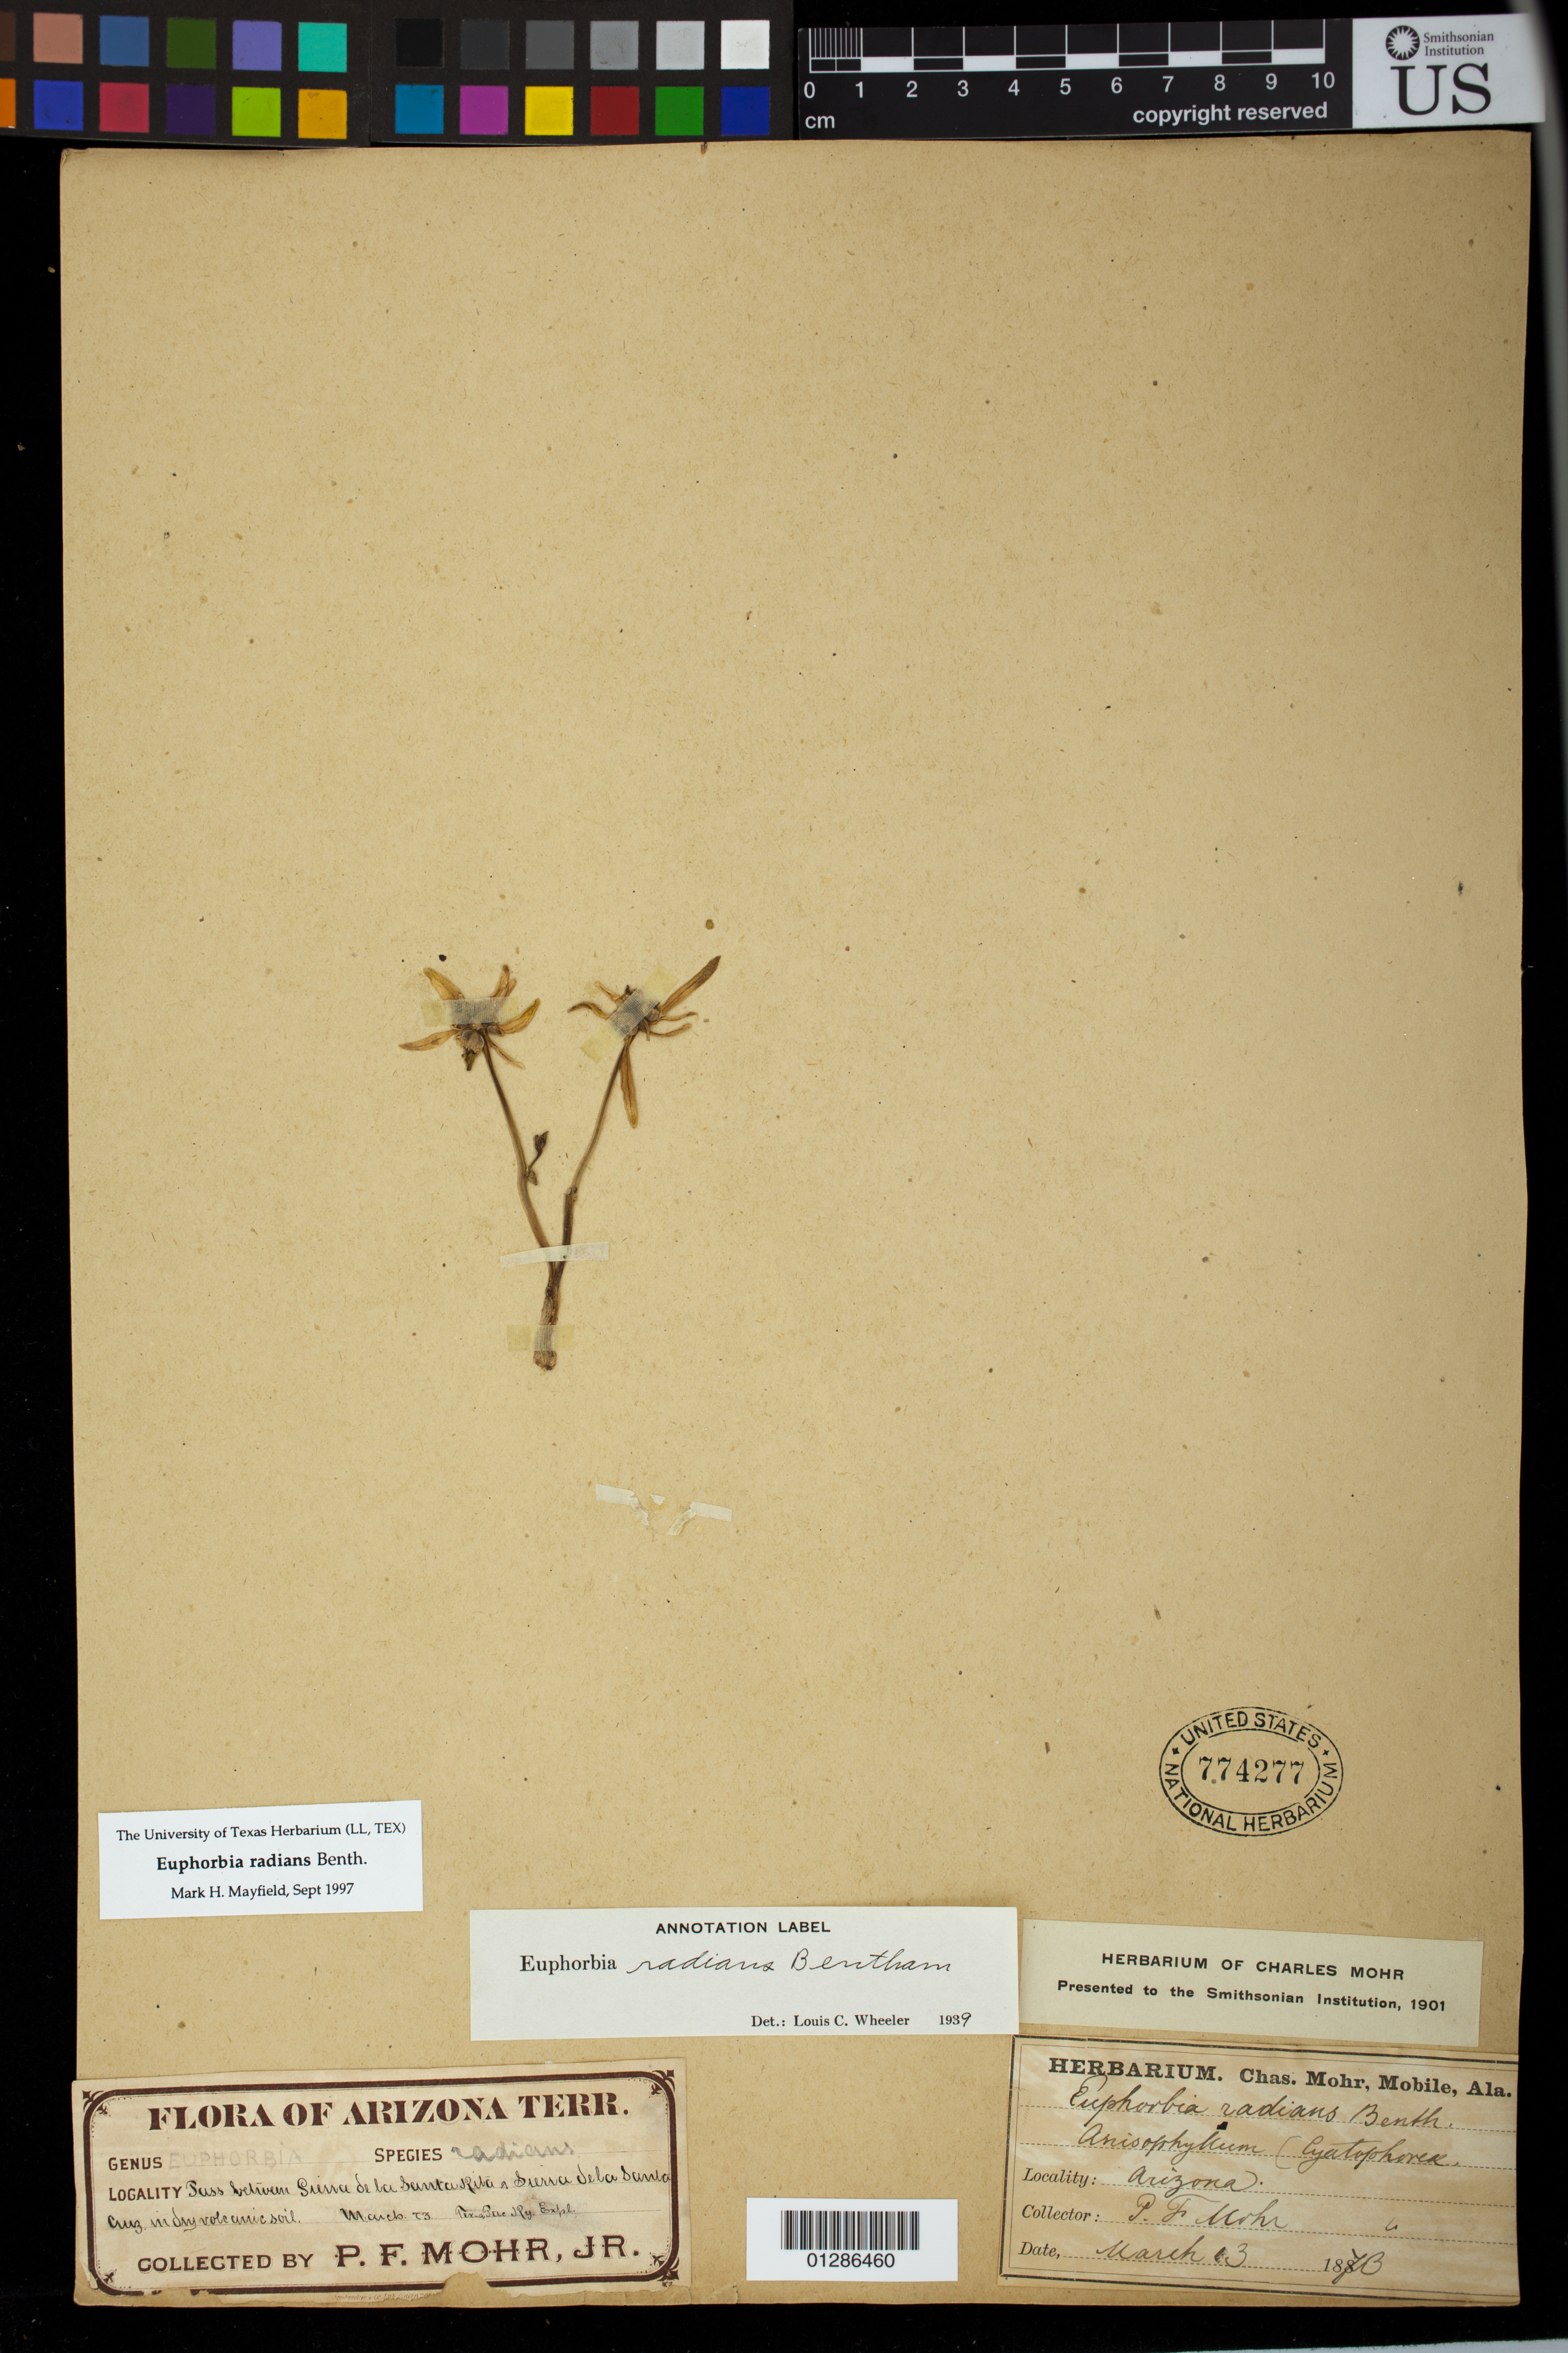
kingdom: Plantae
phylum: Tracheophyta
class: Magnoliopsida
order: Malpighiales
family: Euphorbiaceae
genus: Euphorbia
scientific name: Euphorbia radians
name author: Benth.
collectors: Mohr Jr., P. F.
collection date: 1883-03-13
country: United States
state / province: Arizona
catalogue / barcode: US 774277